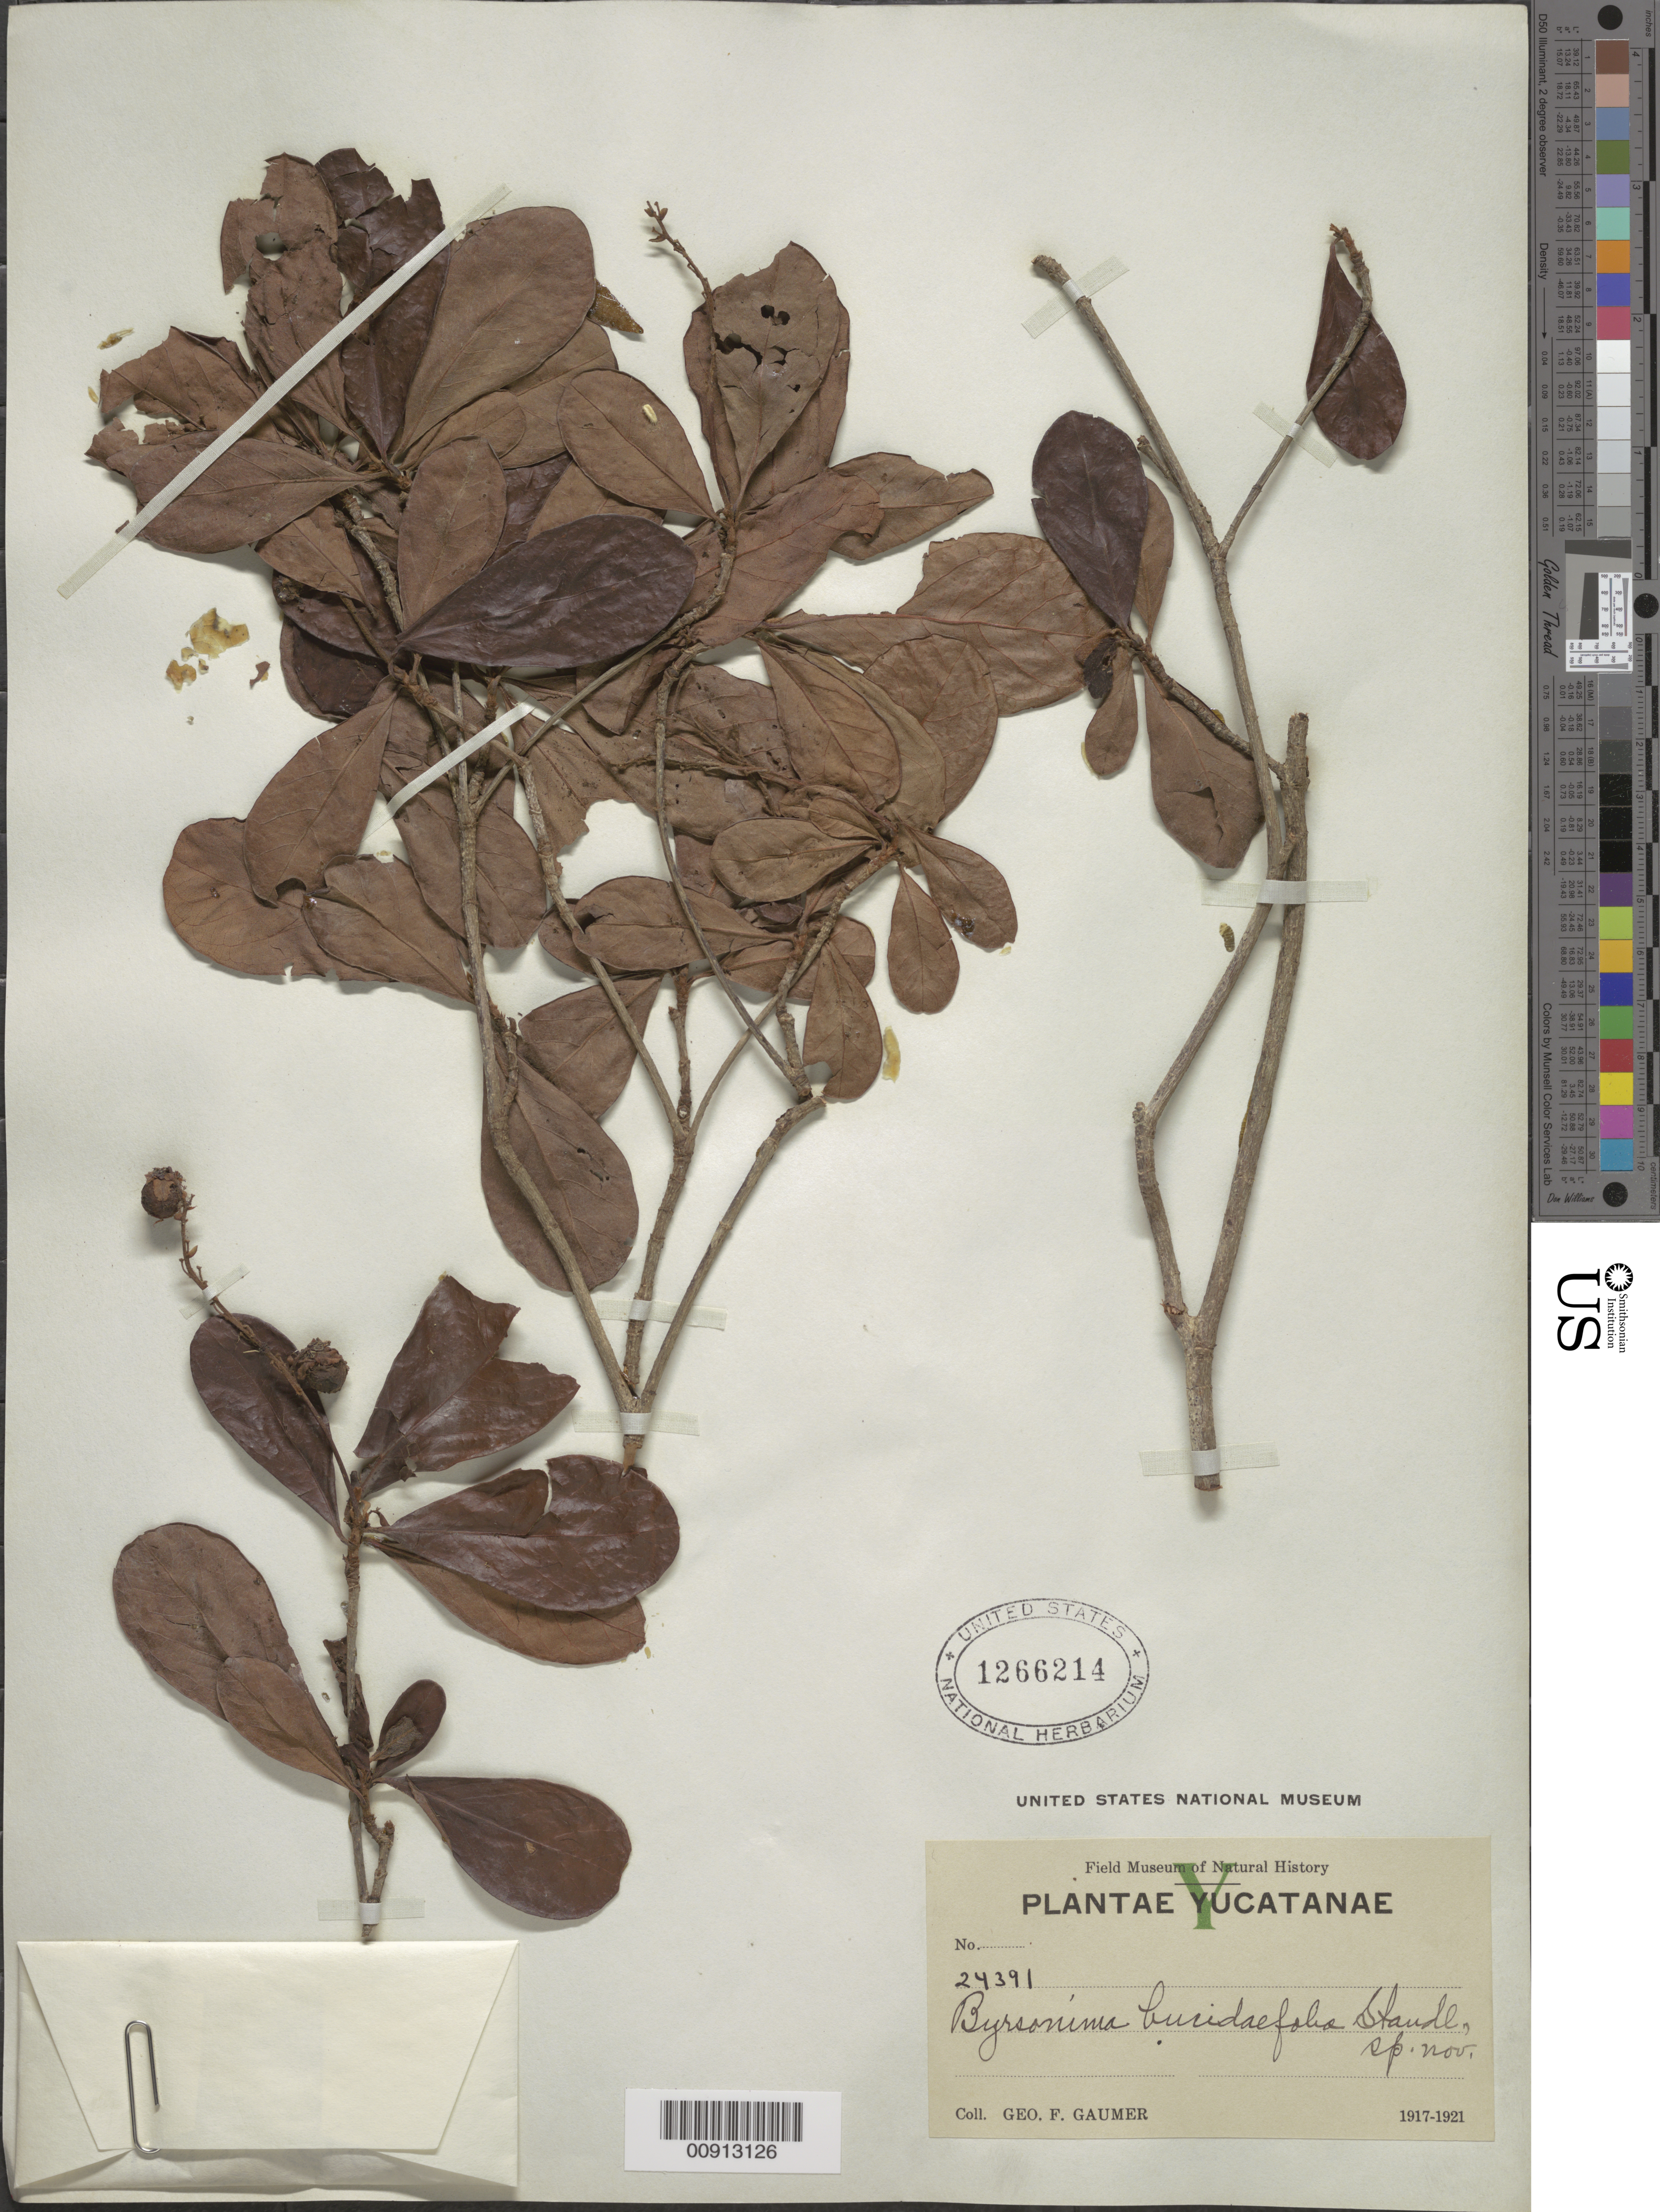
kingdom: Plantae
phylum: Tracheophyta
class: Magnoliopsida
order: Malpighiales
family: Malpighiaceae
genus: Byrsonima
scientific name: Byrsonima bucidifolia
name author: Standl.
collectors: G. F. Gaumer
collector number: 24391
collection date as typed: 1917 to -- --- 1921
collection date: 1917/1921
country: Mexico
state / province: Yucatán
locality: Yucatán.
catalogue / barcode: US 1266214